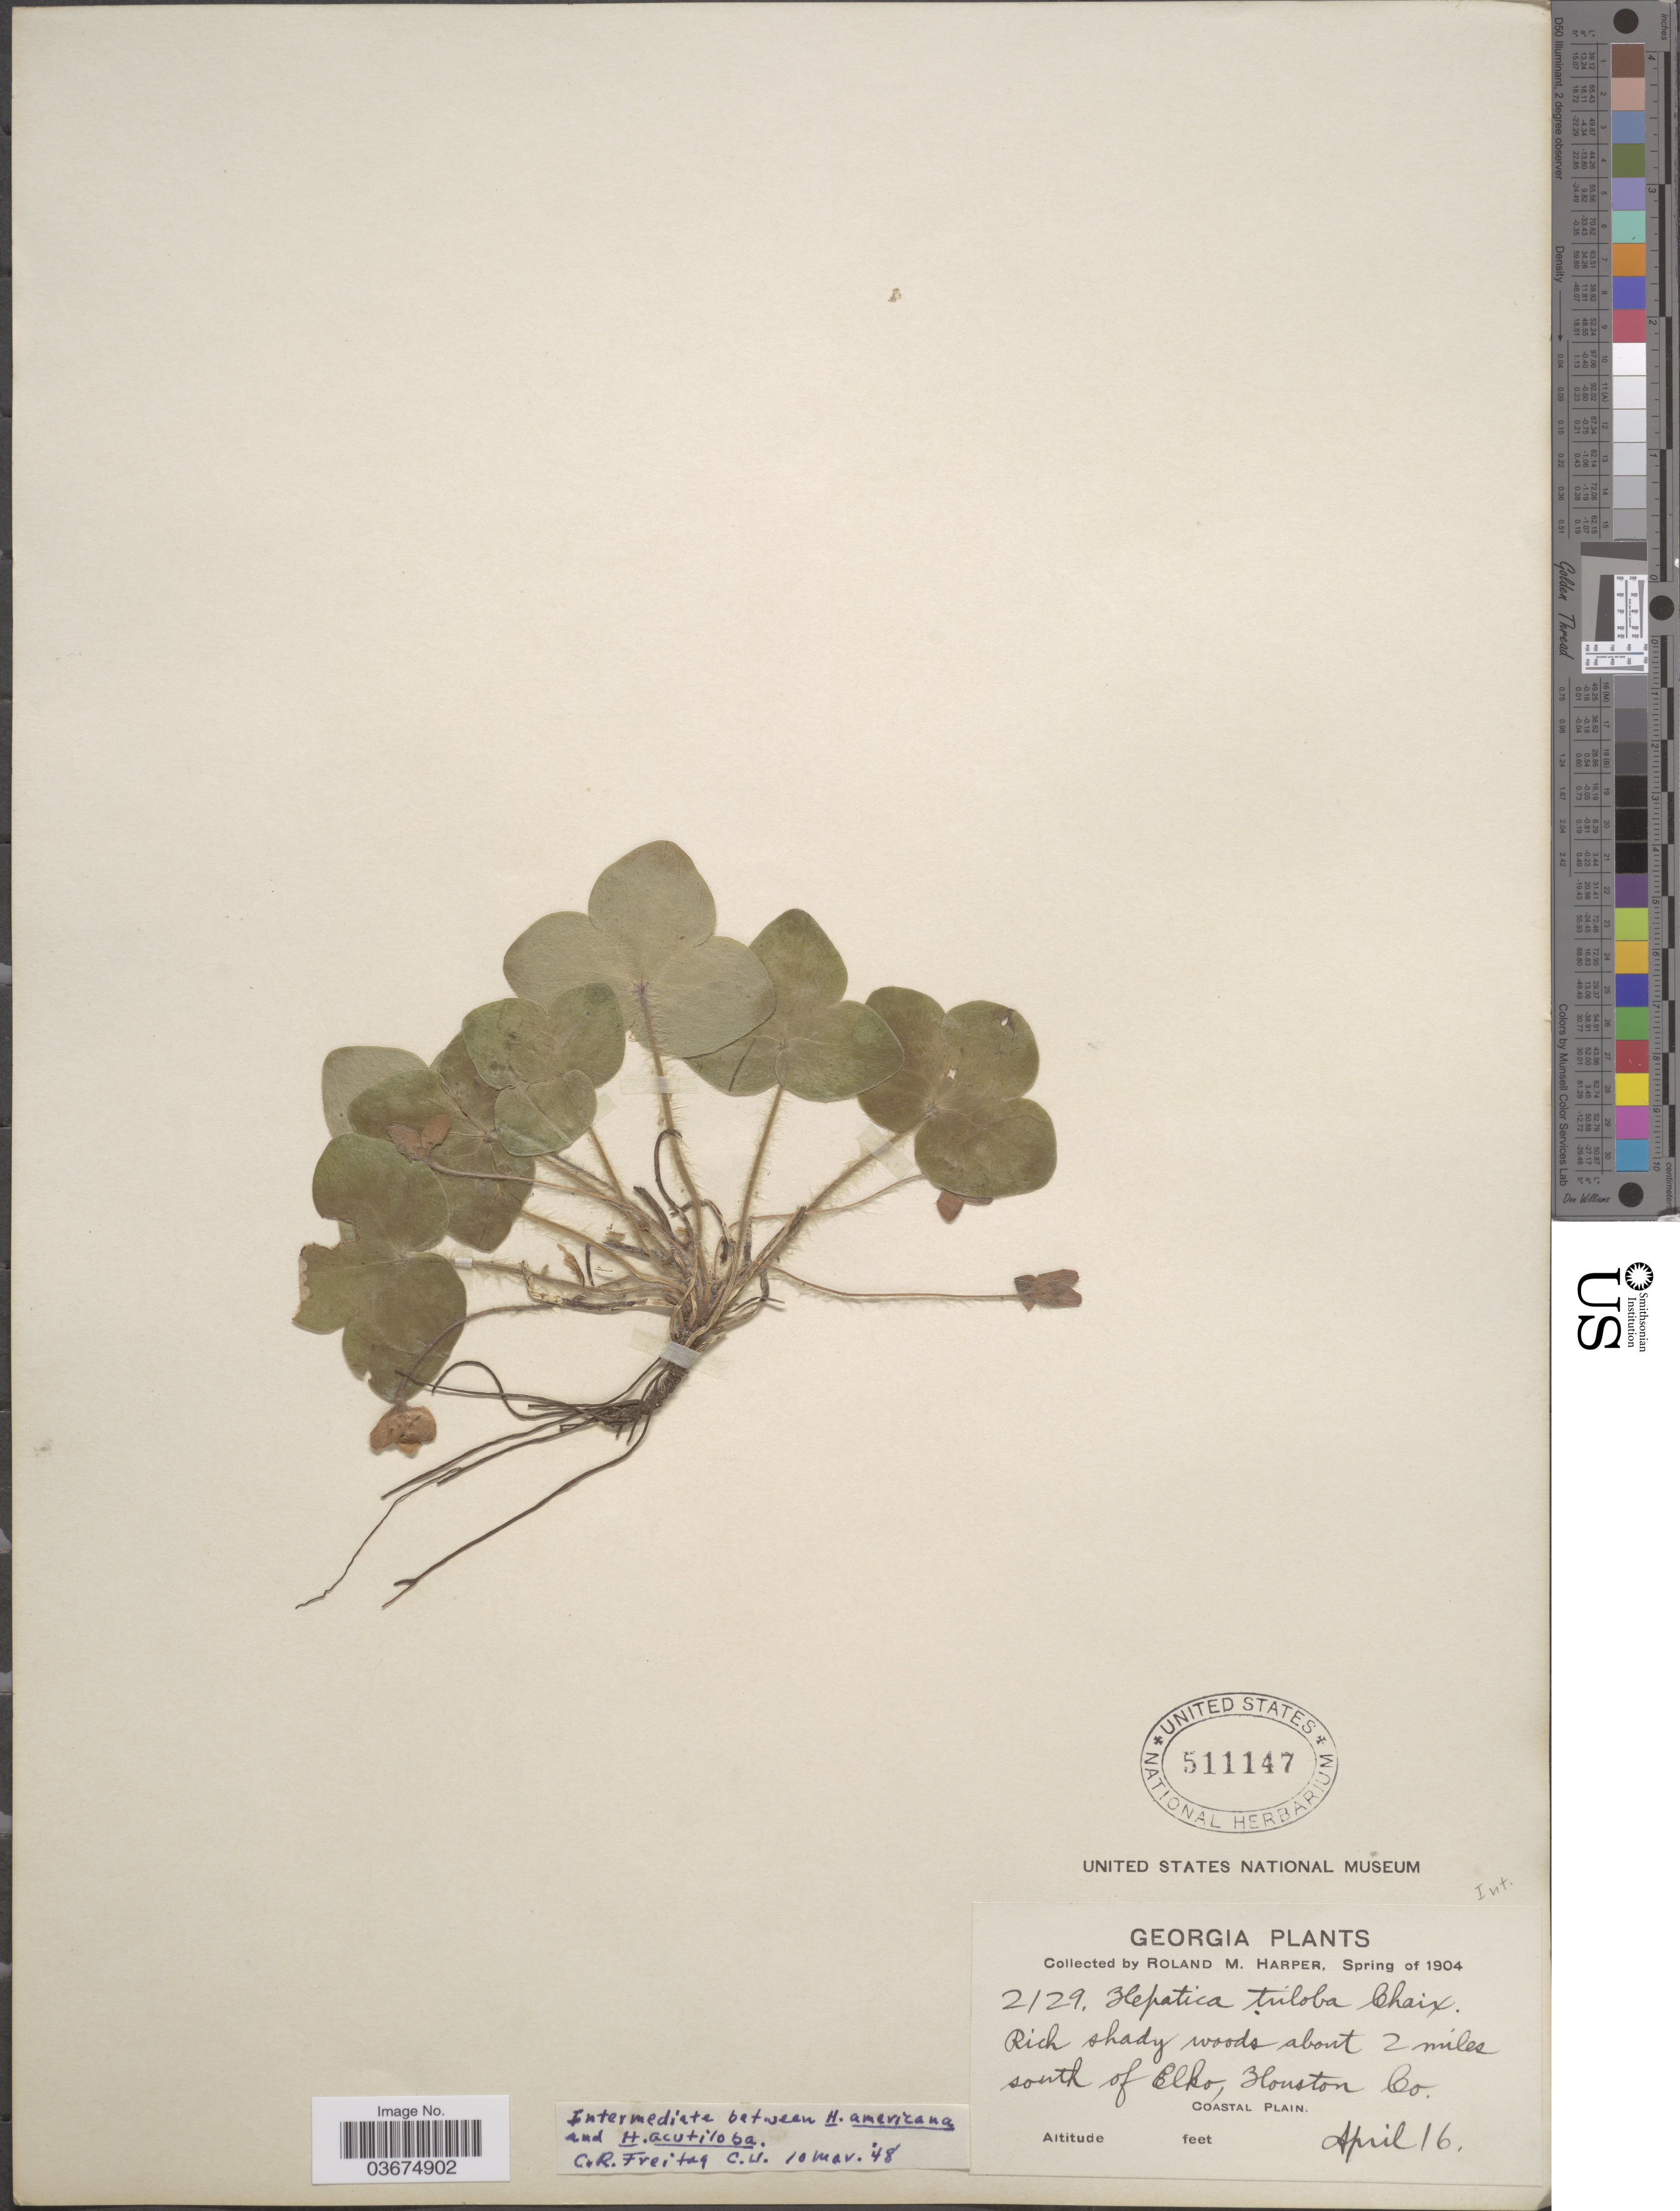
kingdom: Plantae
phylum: Tracheophyta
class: Magnoliopsida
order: Ranunculales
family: Ranunculaceae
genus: Hepatica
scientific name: Hepatica americana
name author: (DC.) Ker Gawl.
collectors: R. M. Harper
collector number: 2129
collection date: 1904-04-16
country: United States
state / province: Georgia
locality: About 2 miles south of Elko, Houston Co. Coastal Plain.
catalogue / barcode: US 511147